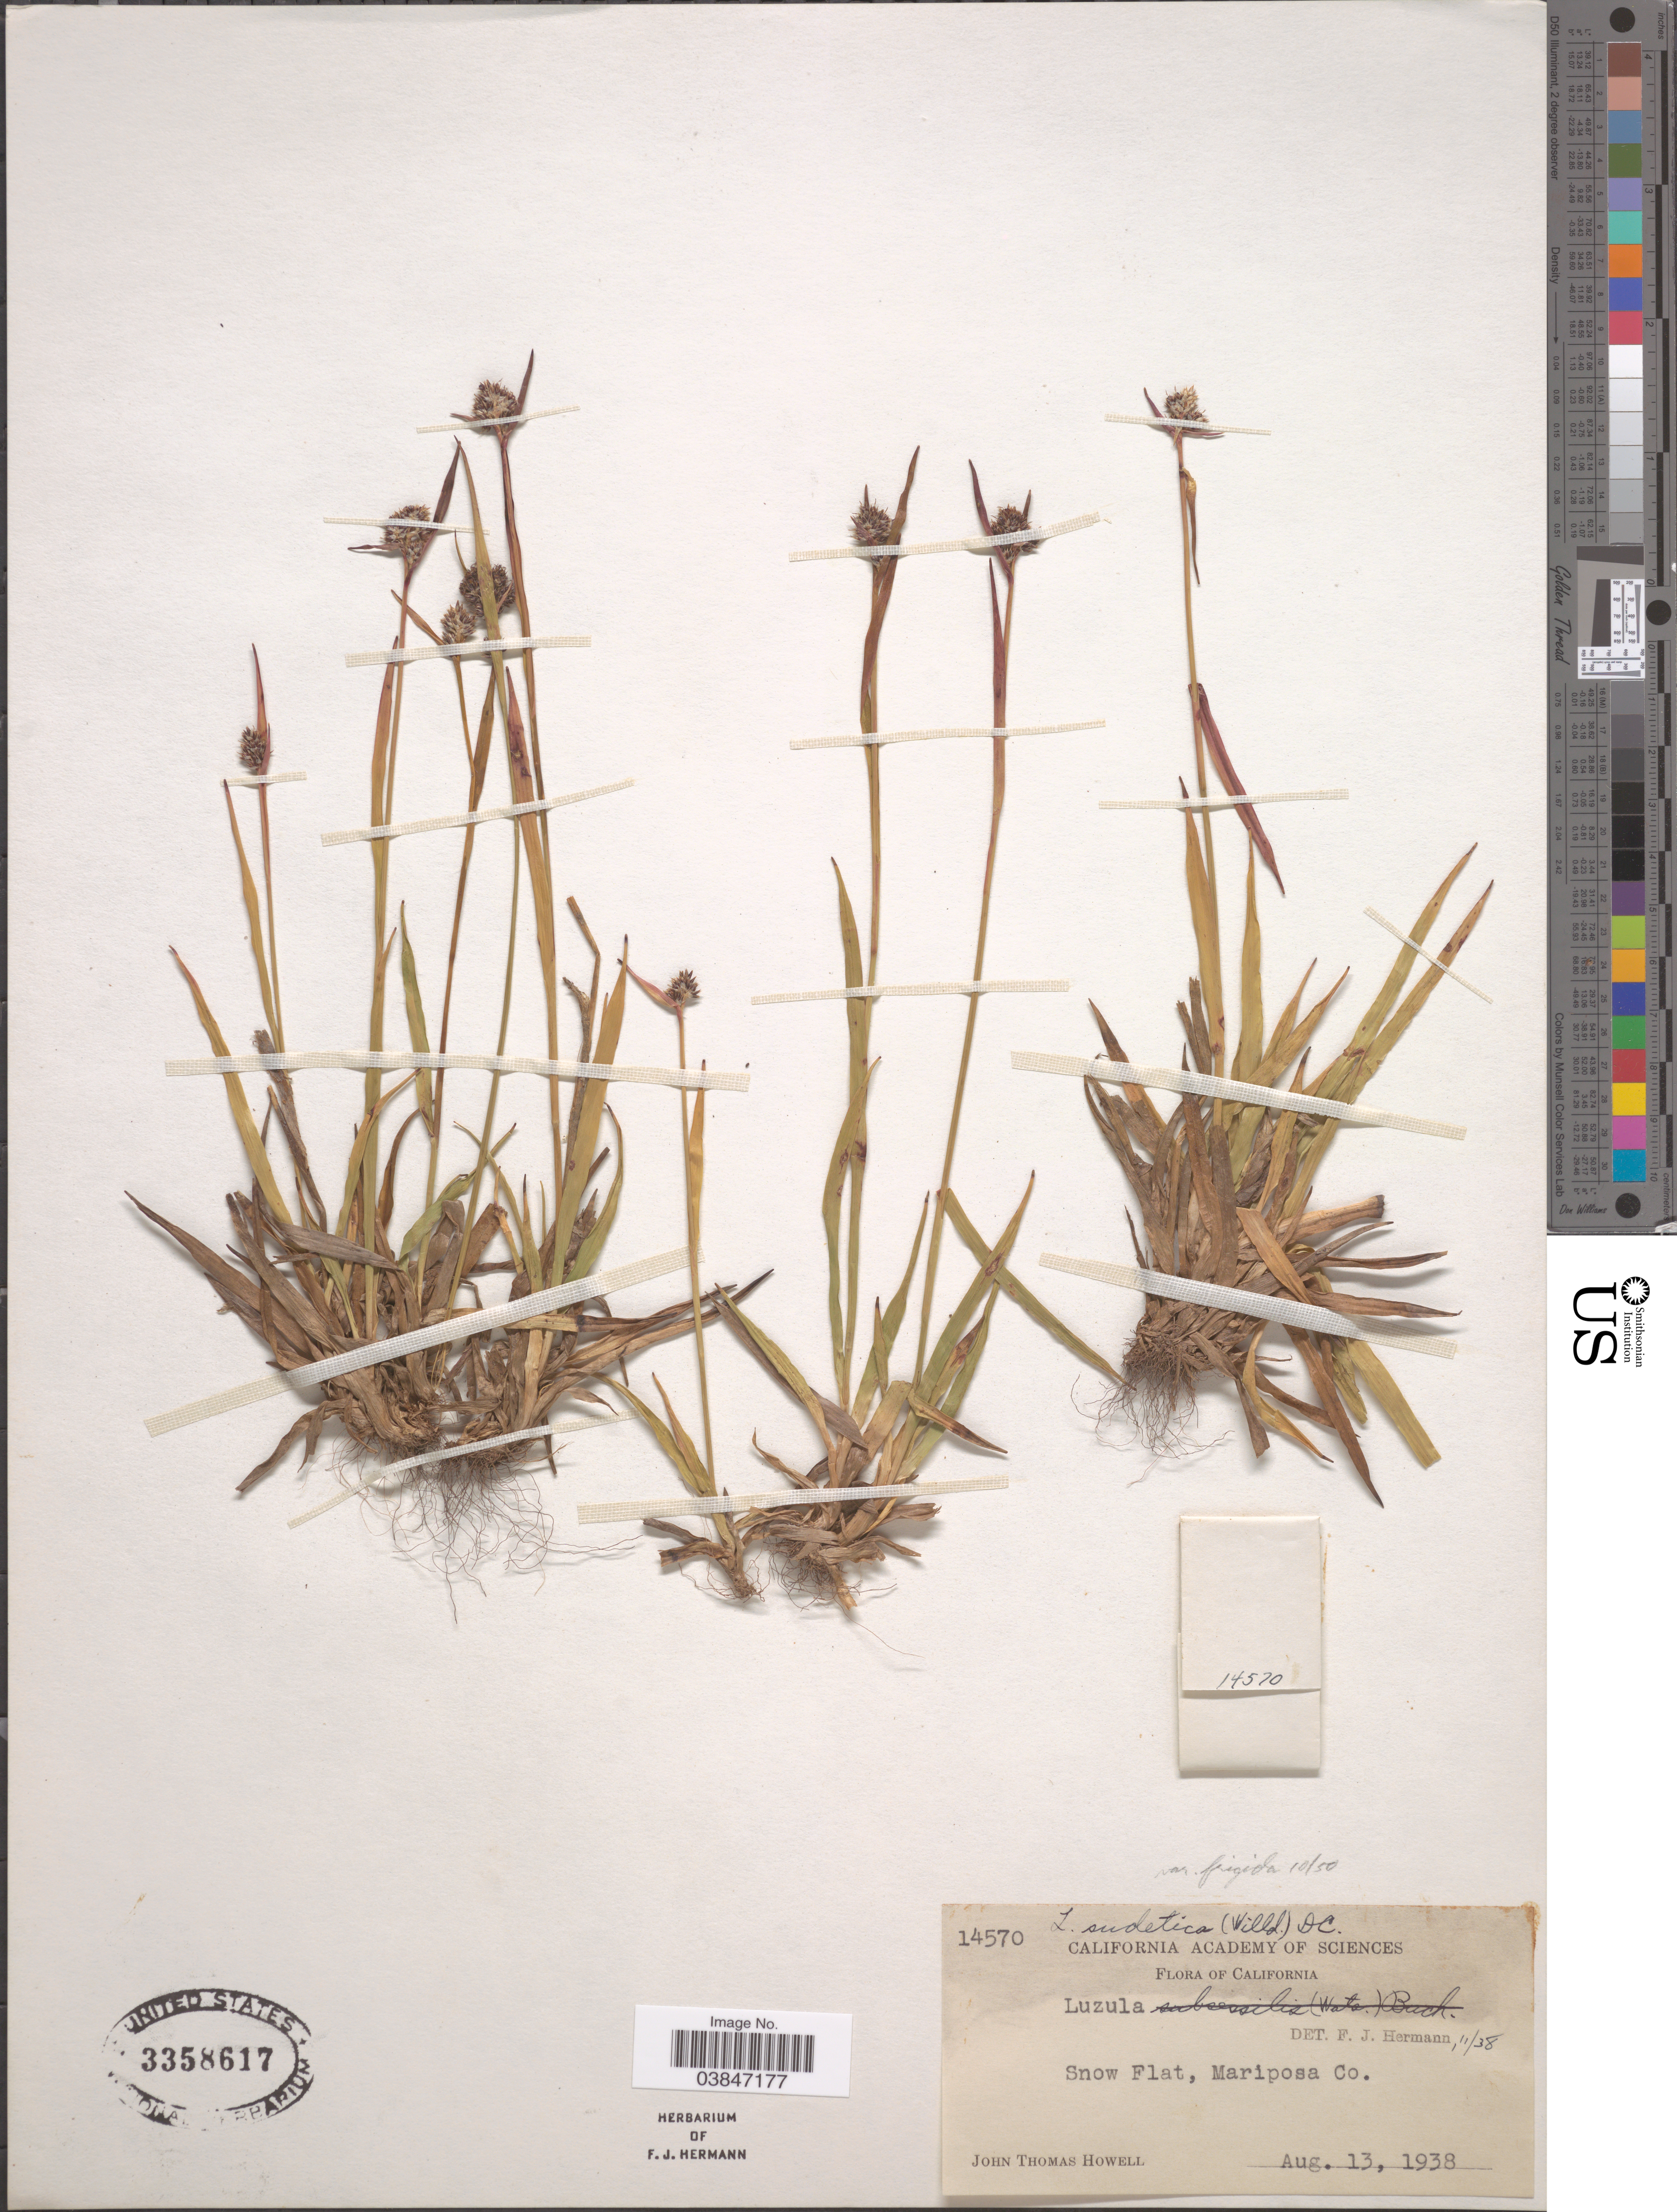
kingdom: Plantae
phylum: Tracheophyta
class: Liliopsida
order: Poales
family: Juncaceae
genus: Luzula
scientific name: Luzula sudetica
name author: (Willd.) Schult.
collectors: J. T. Howell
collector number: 14570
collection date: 1938-08-13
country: United States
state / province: California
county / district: Mariposa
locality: Snow Flat, Mariposa Co.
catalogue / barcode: US 3358617